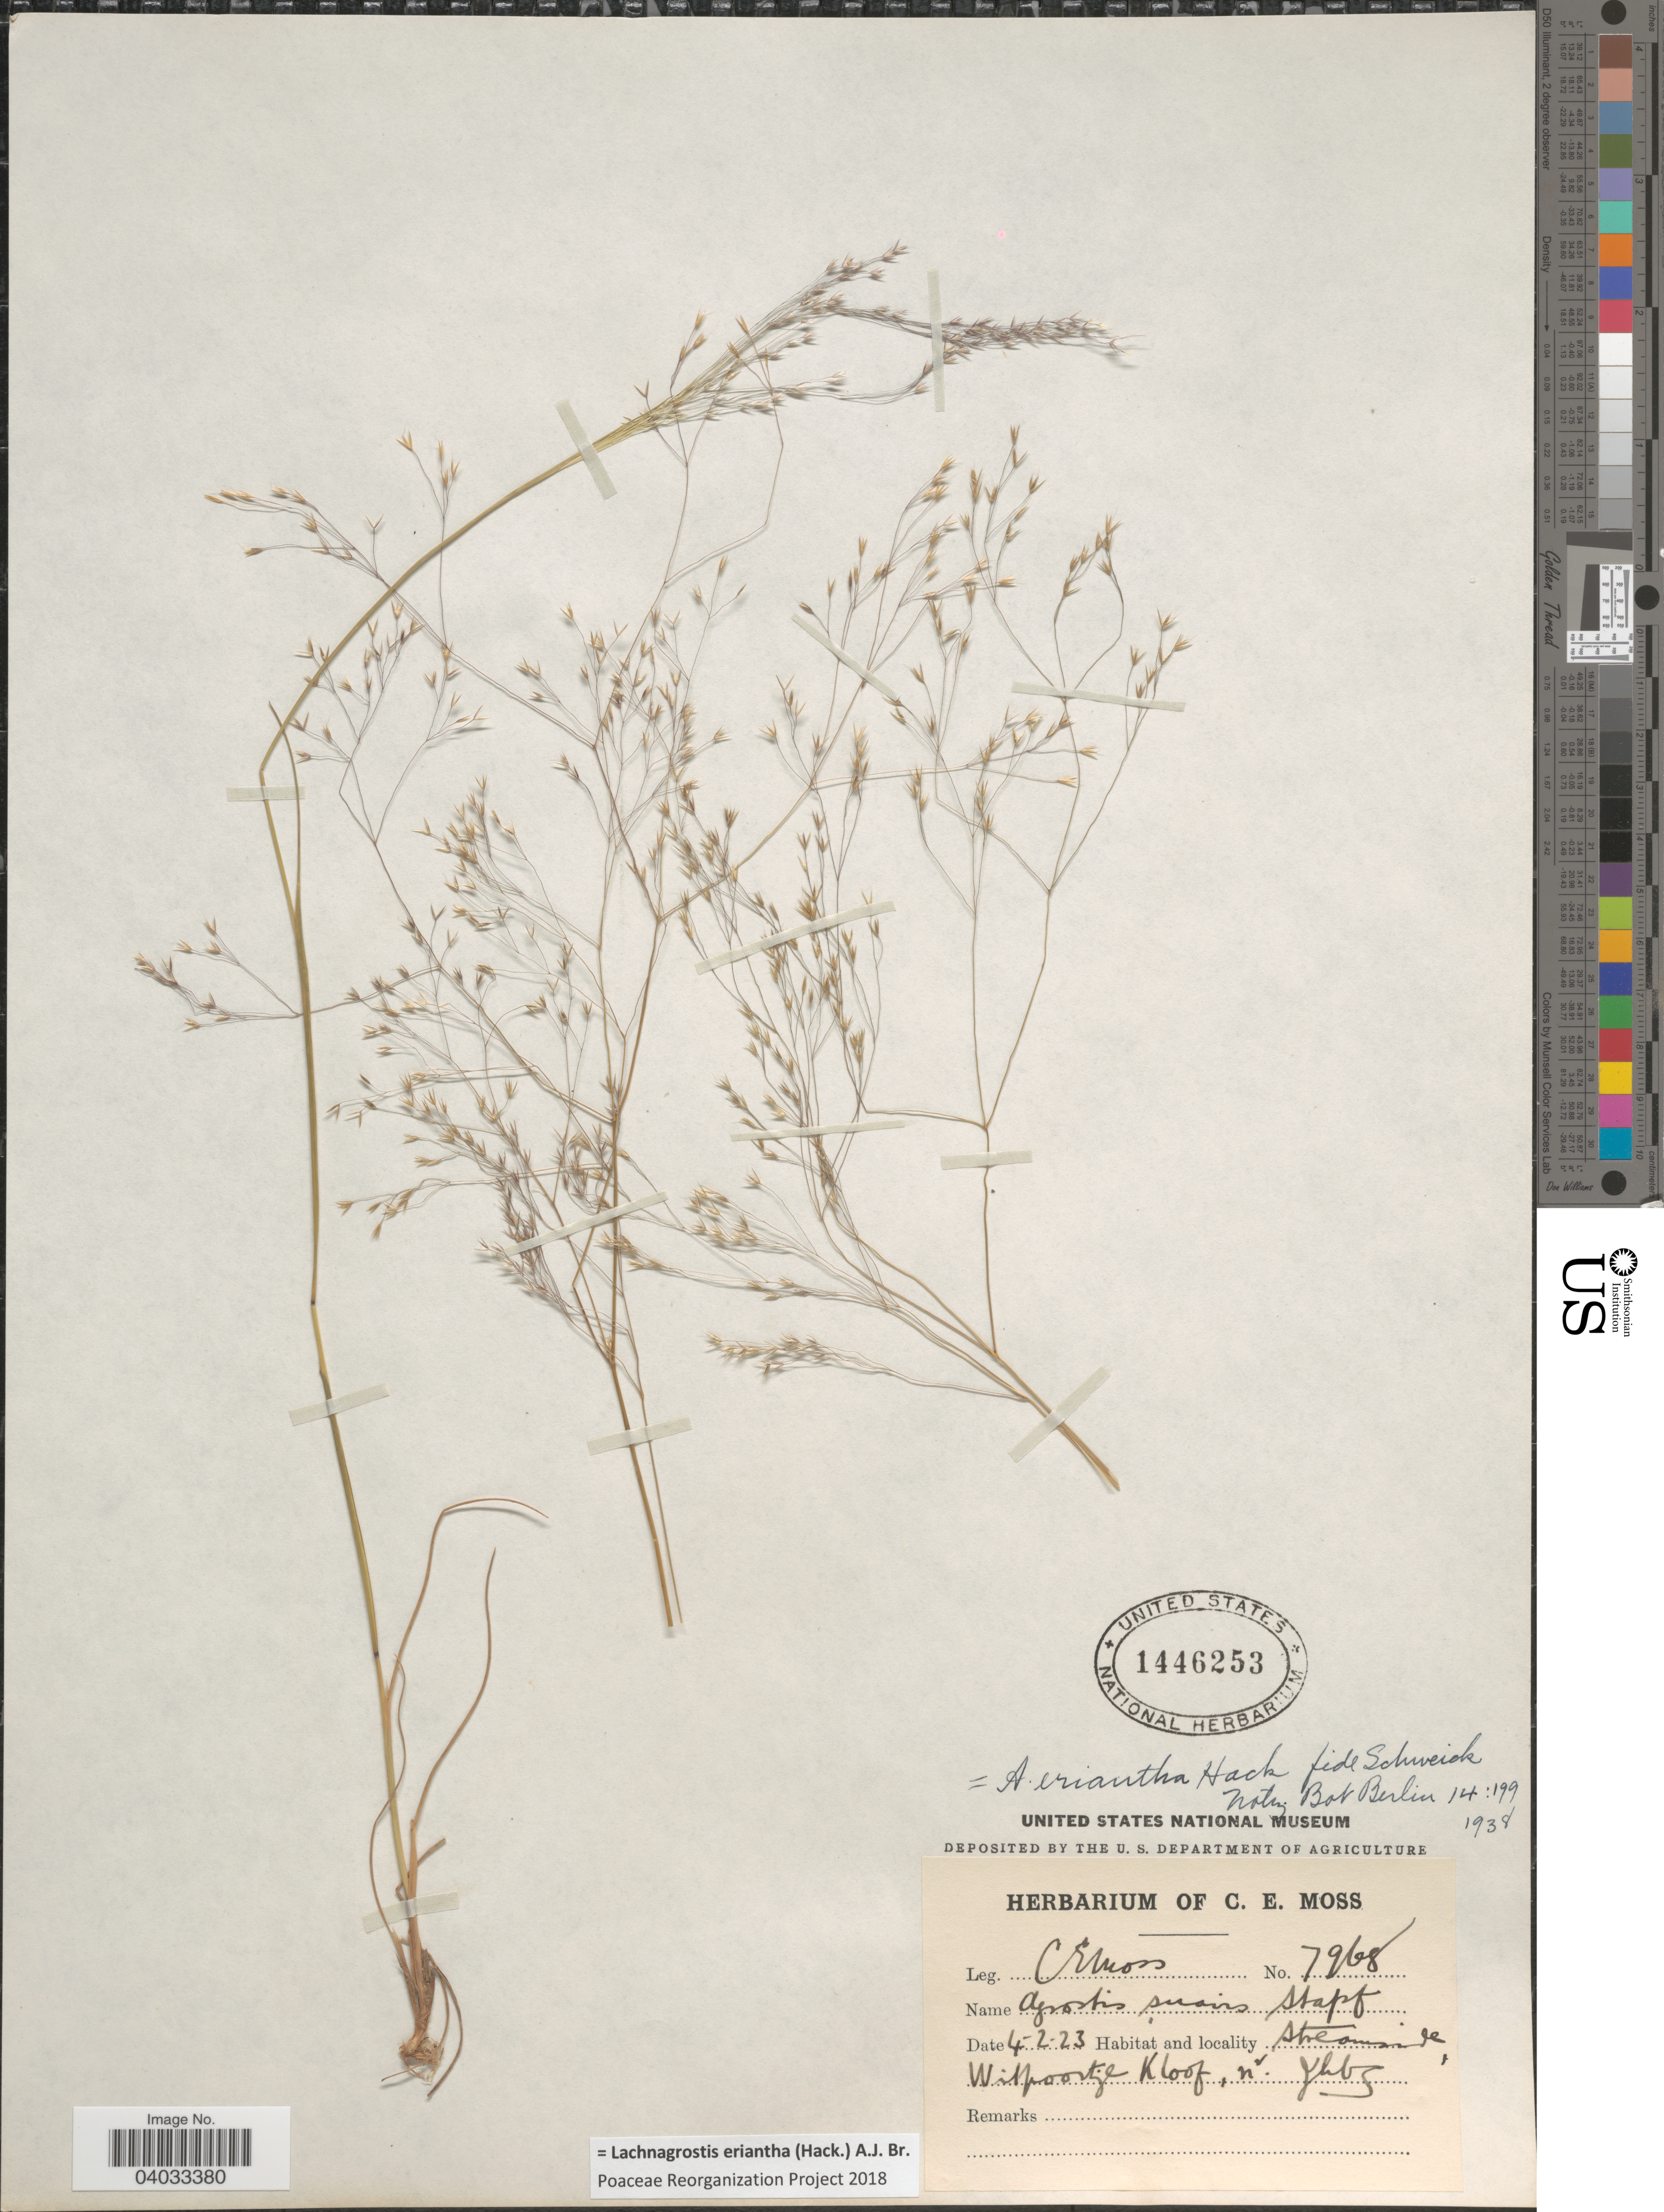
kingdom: Plantae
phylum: Tracheophyta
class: Liliopsida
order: Poales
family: Poaceae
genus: Lachnagrostis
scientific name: Lachnagrostis eriantha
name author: (Hack.) A.J. Br.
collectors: C. E. Moss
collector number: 7968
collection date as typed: Transcribed d/m/y: 4/2/23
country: South Africa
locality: Streamside, Witpoortje, Kloof, nr. Jhbg.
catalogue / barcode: US 1446253